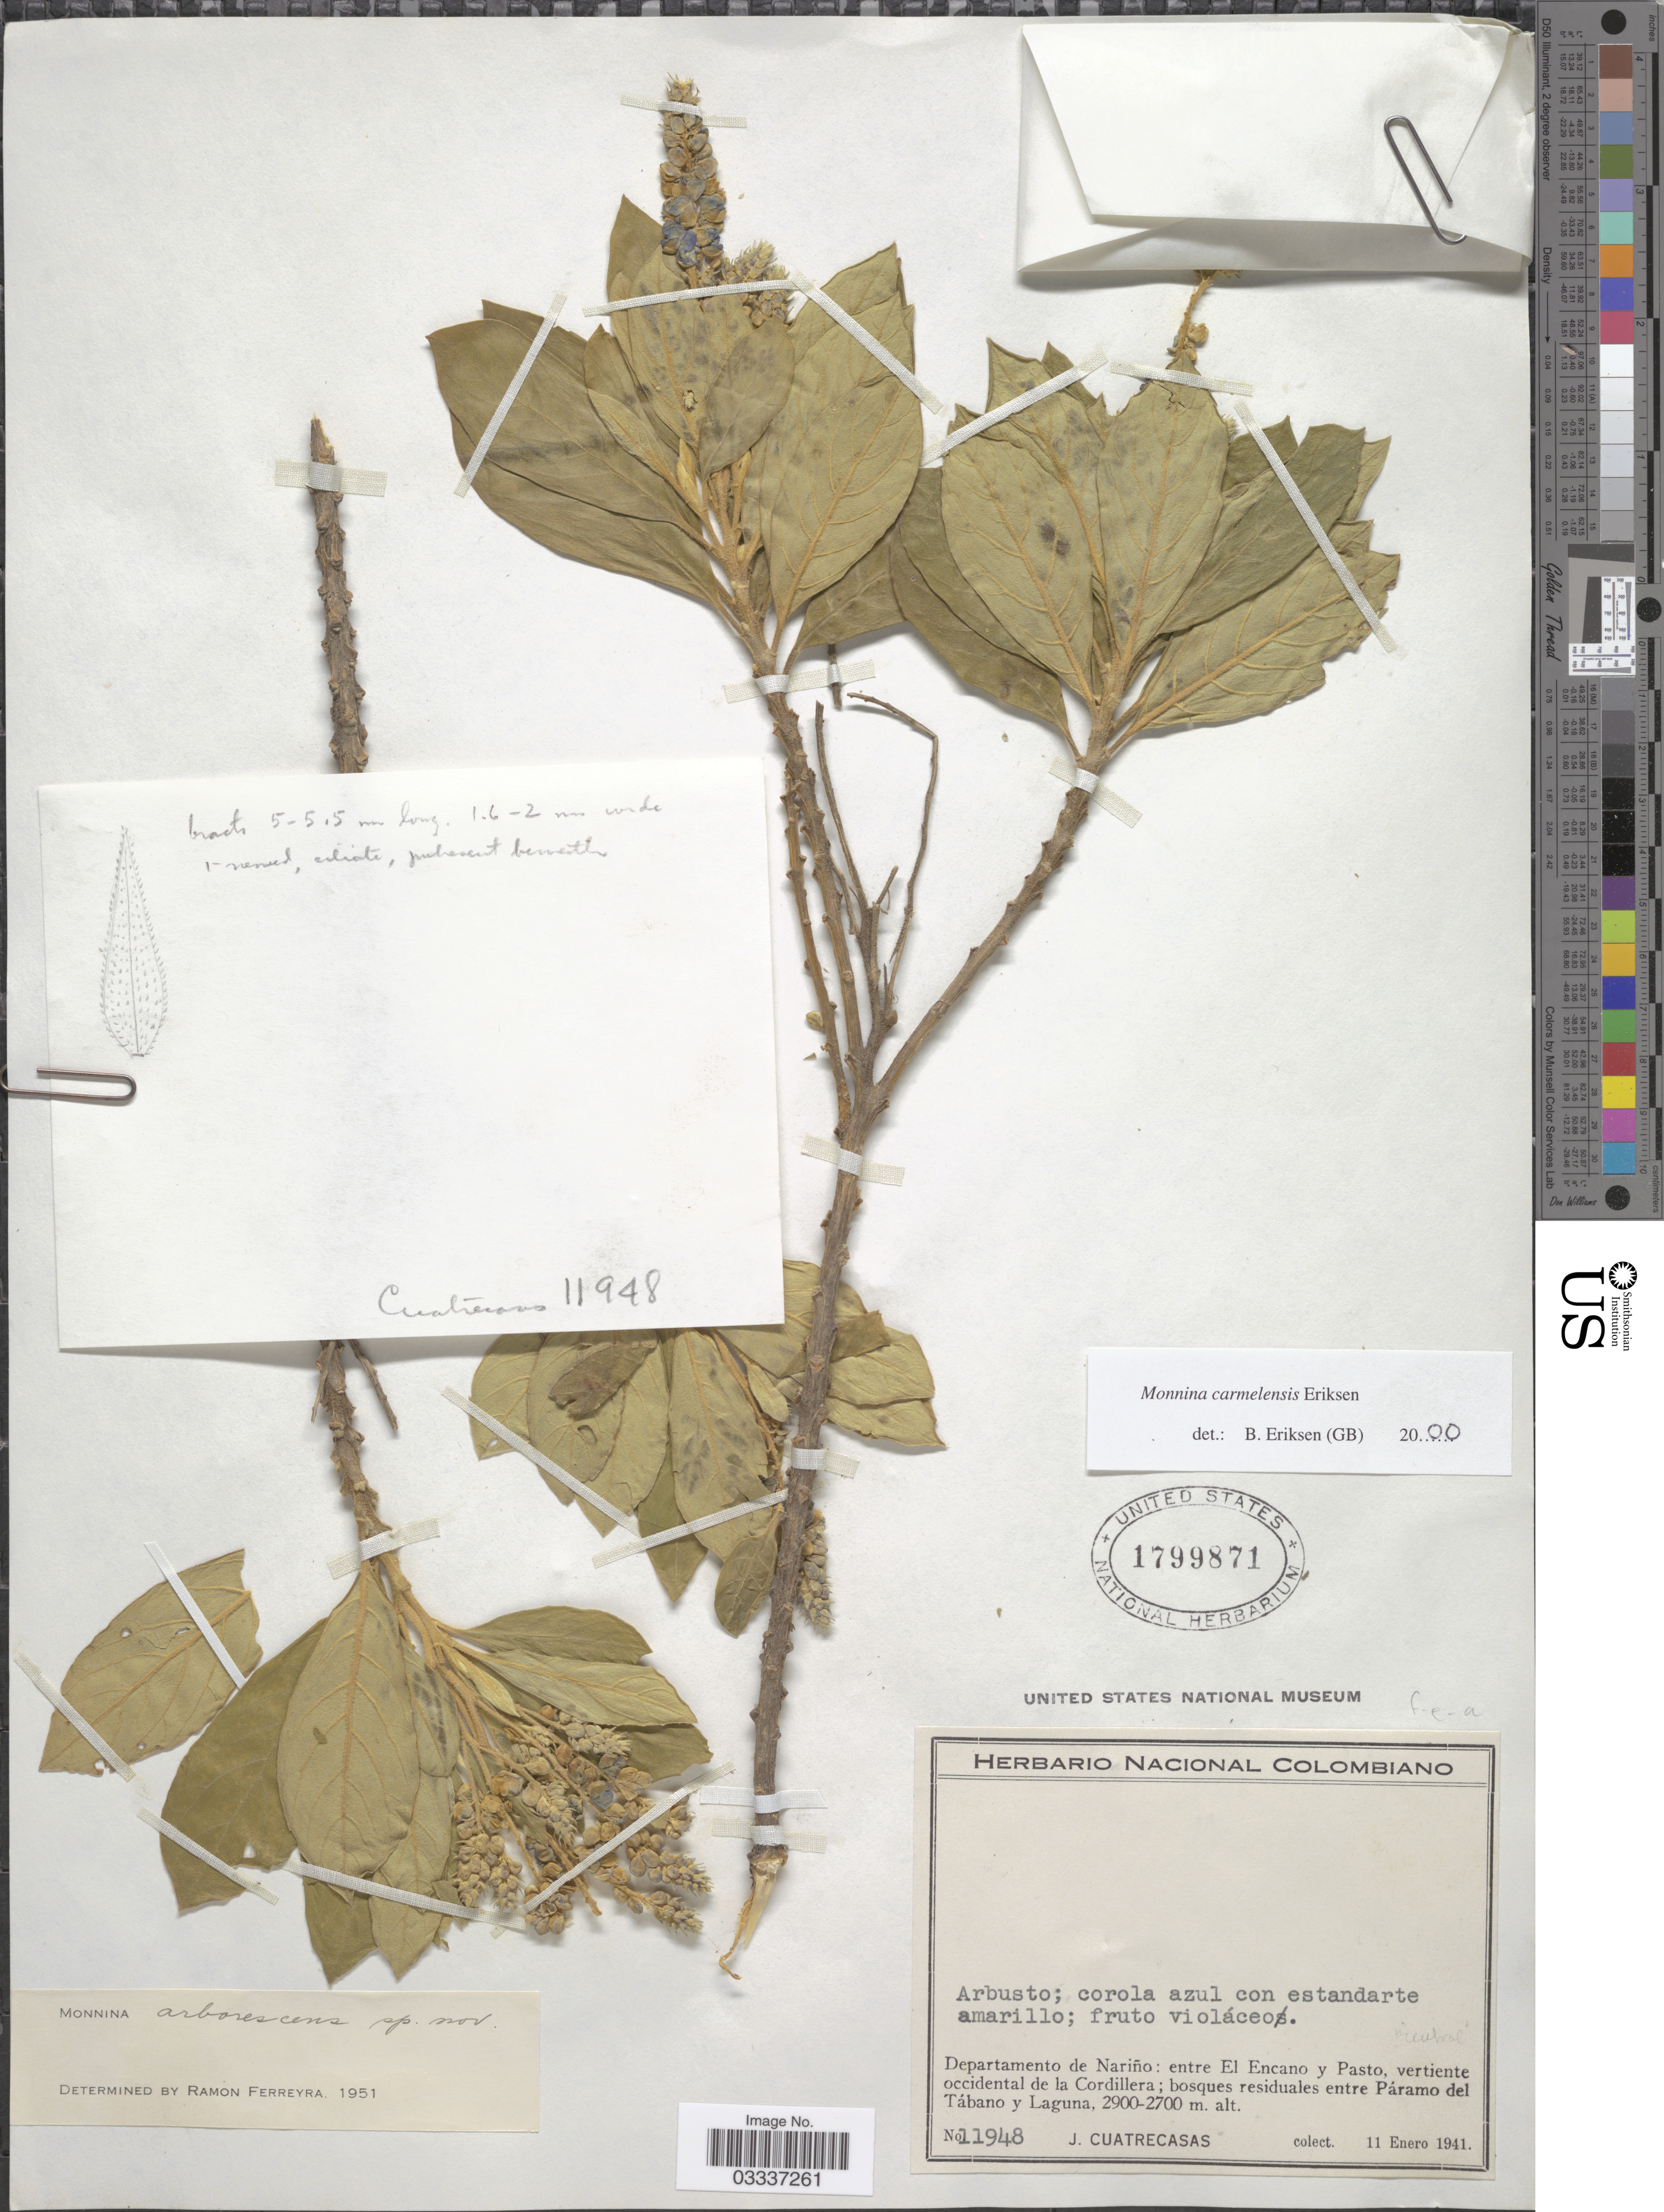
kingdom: Plantae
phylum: Tracheophyta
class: Magnoliopsida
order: Fabales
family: Polygalaceae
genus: Monnina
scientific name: Monnina carmelensis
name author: B. Eriksen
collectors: J. Cuatrecasas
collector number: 11948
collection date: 1941-01-11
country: Colombia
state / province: Nariño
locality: Departamento de Nariño: entre El Encano y Pasto, vertiente occidental de la Cordillera; bosques residuales entre Páramo del Tábano y Laguna.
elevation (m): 2700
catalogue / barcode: US 1799871